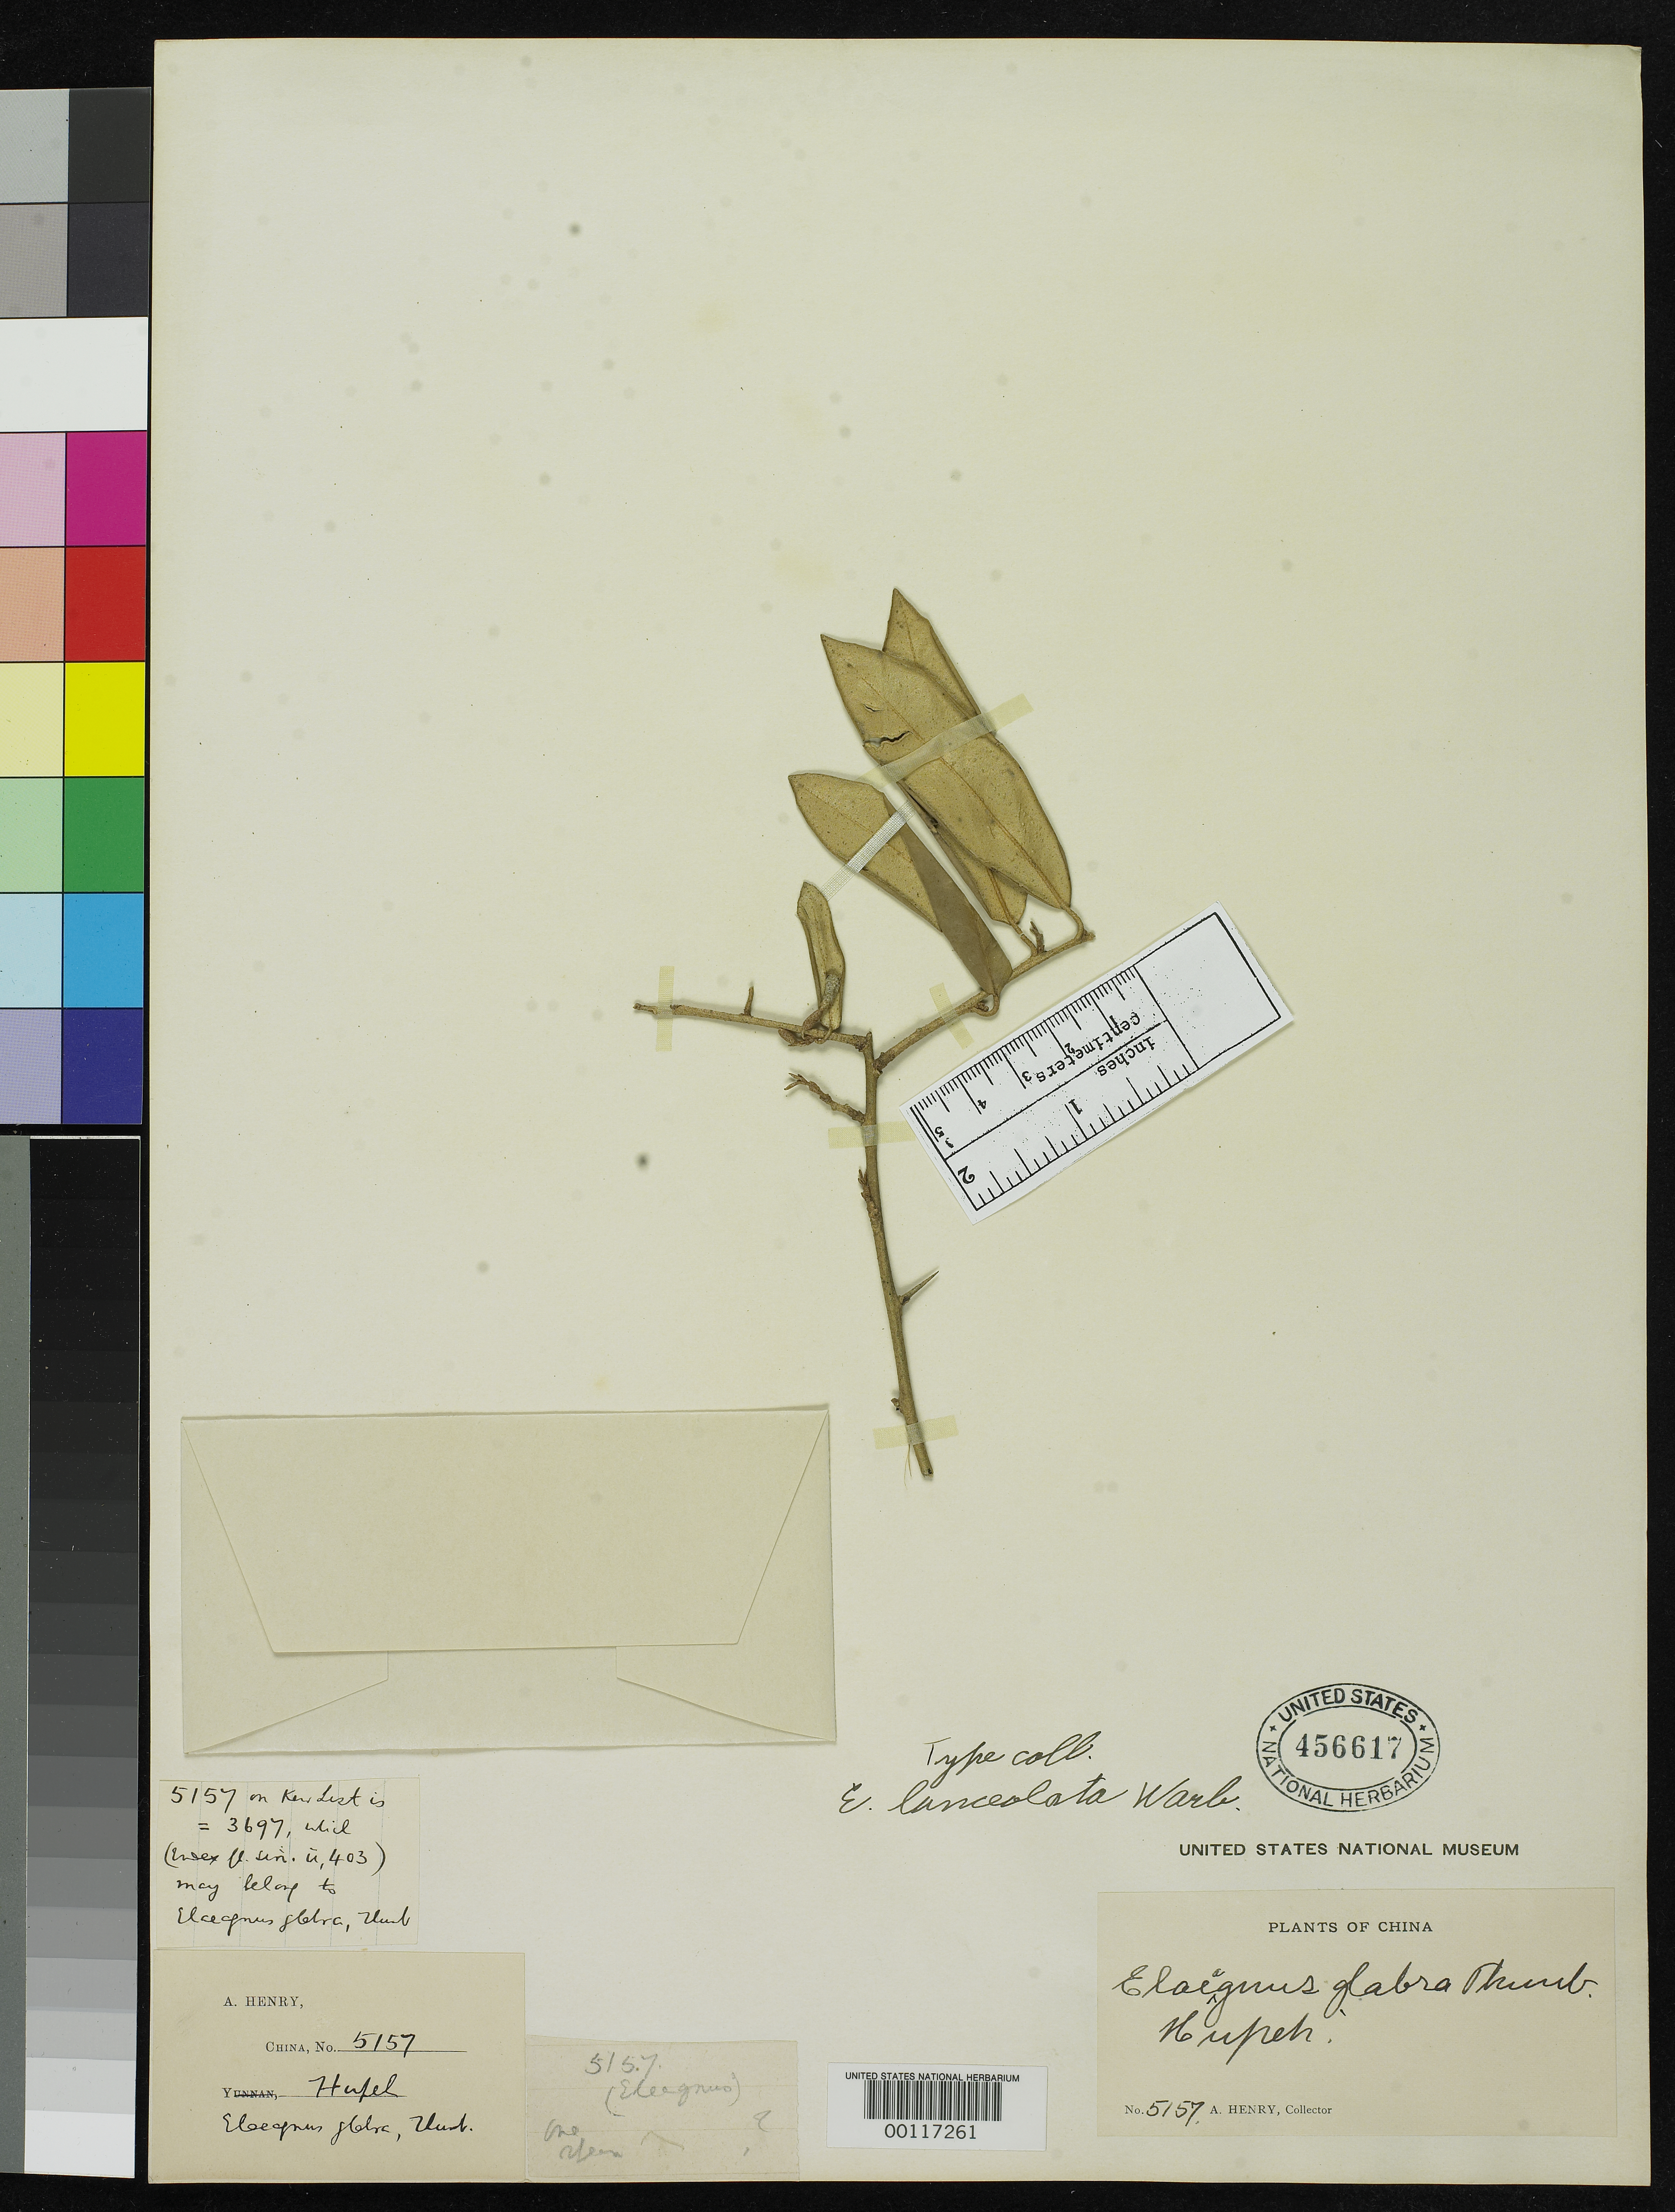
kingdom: Plantae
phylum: Tracheophyta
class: Magnoliopsida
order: Rosales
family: Elaeagnaceae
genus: Elaeagnus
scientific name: Elaeagnus lanceolata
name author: Warb.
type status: Type Collection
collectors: A. Henry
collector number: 5157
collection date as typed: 1885-88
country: China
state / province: Hubei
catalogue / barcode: US 456617